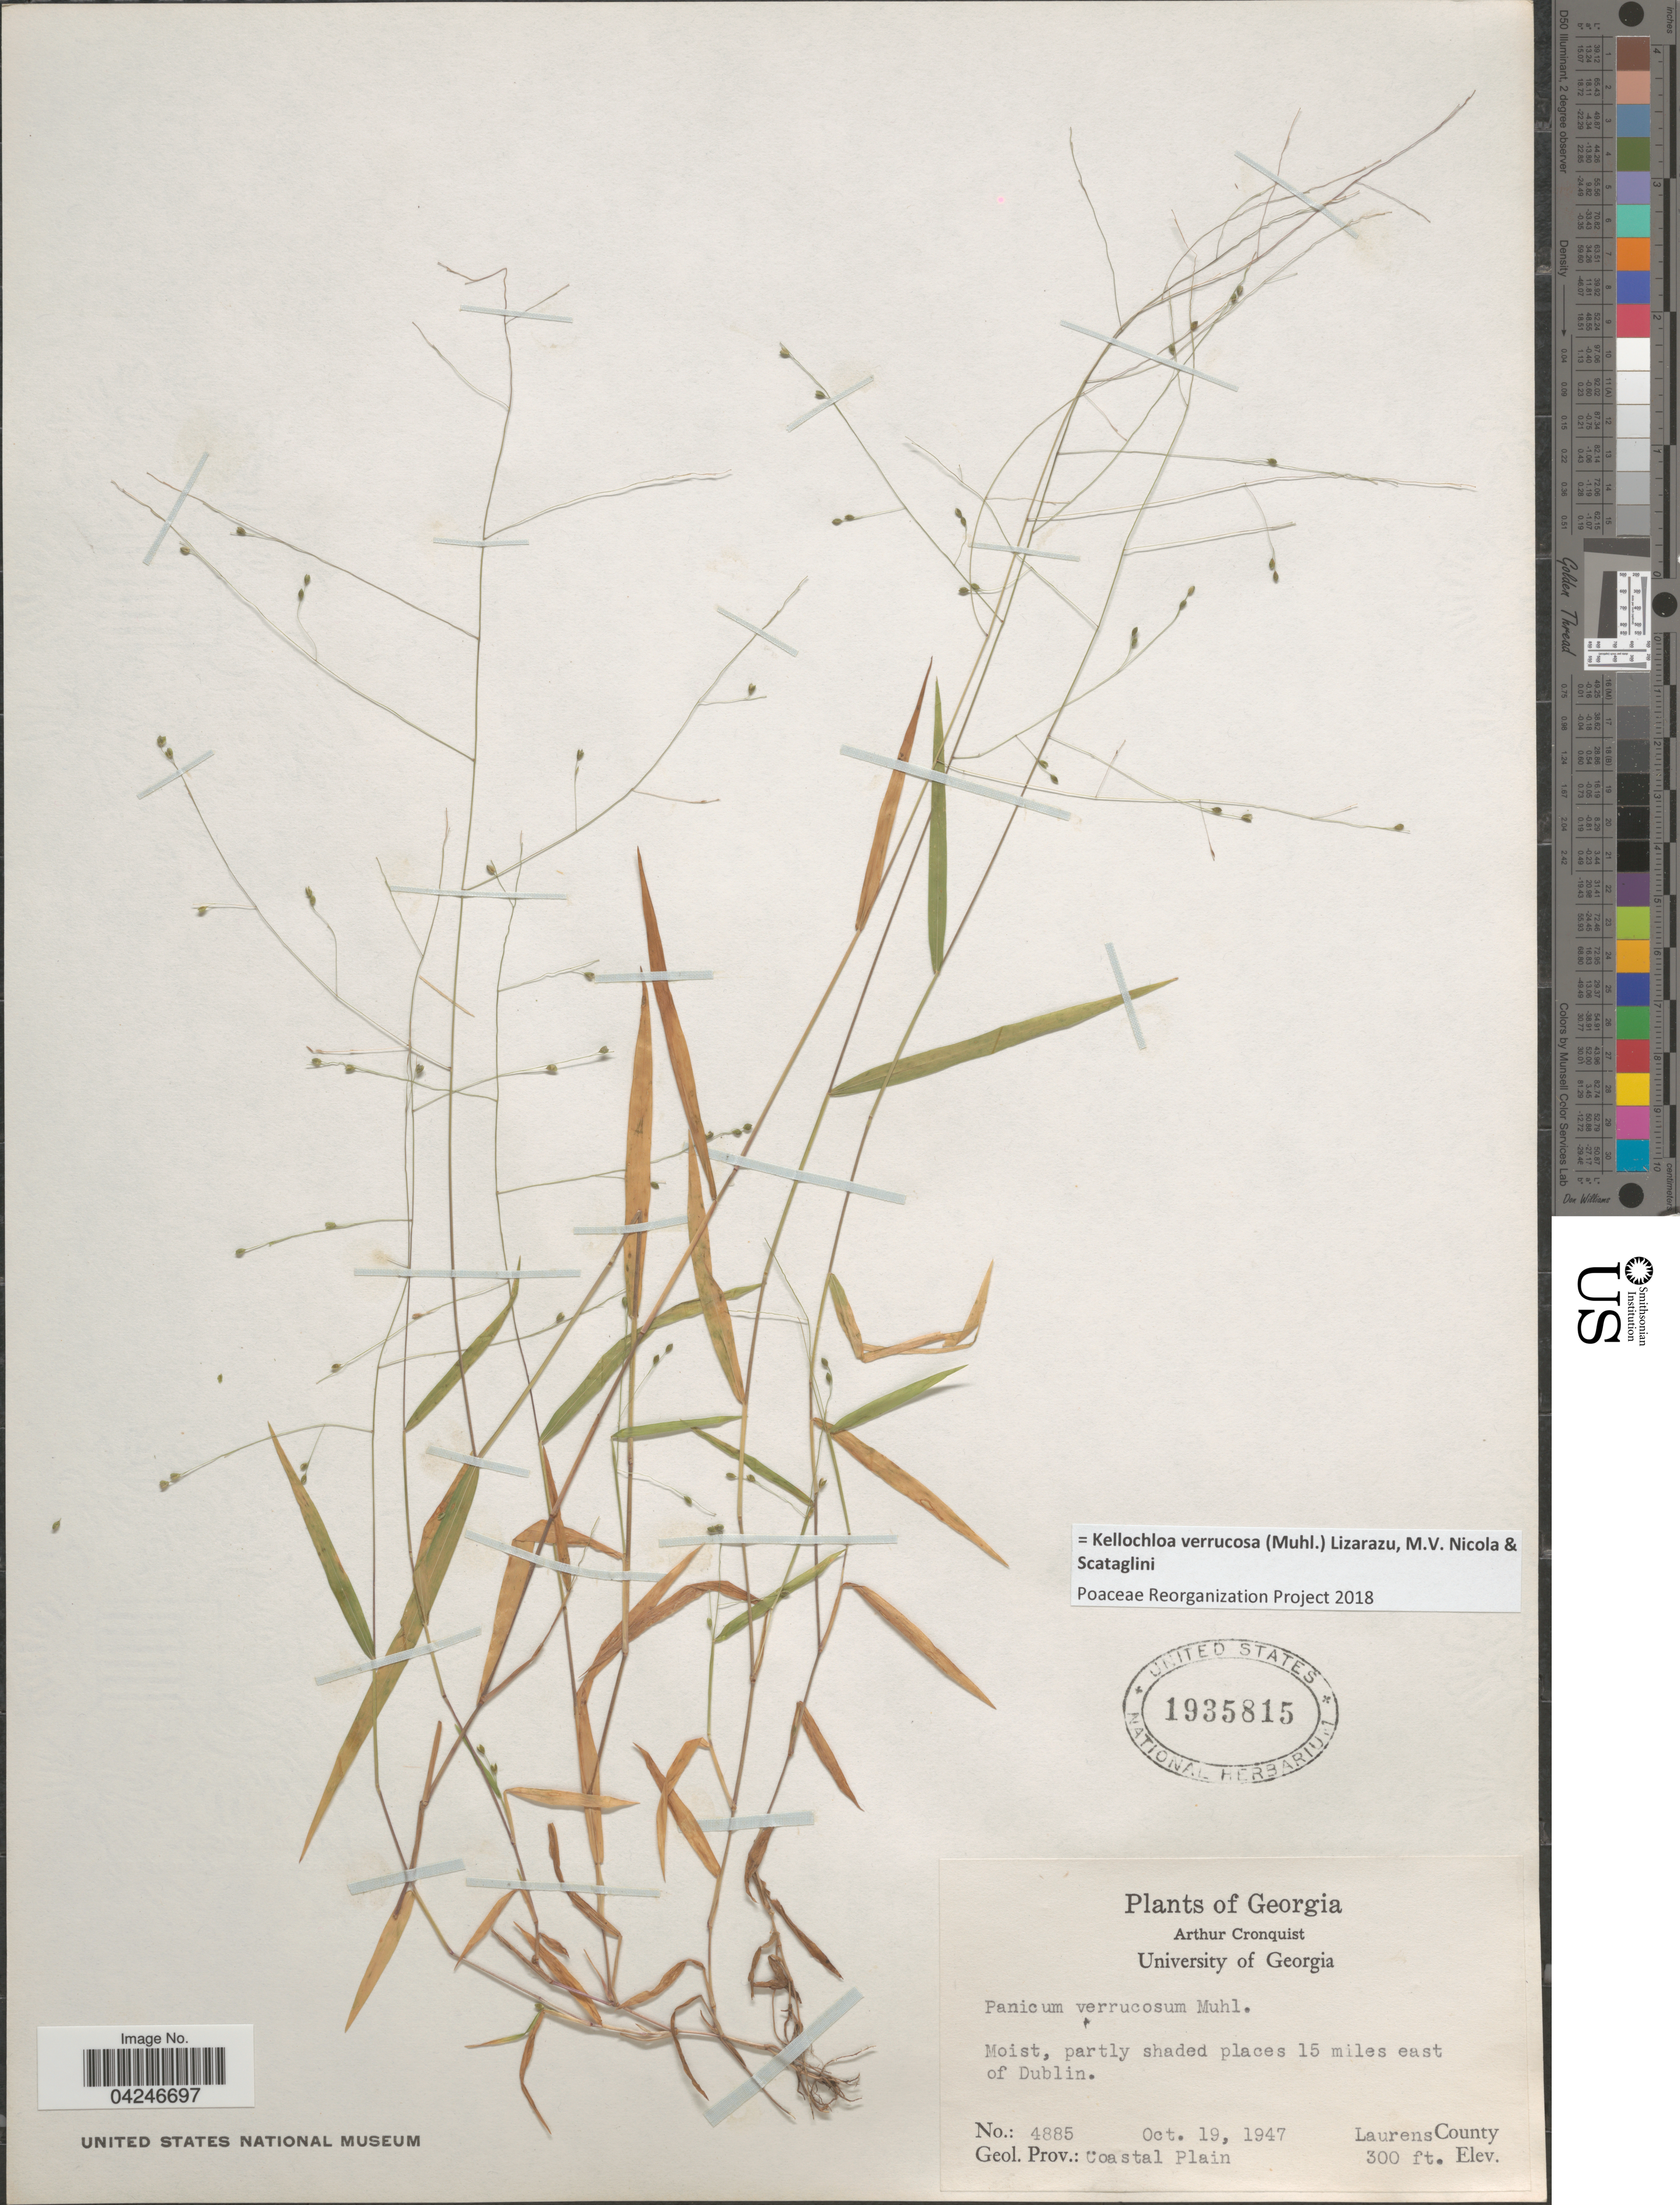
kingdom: Plantae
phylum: Tracheophyta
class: Liliopsida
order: Poales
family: Poaceae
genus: Kellochloa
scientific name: Kellochloa verrucosa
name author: (Muhl.) Lizarazu et al.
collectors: A. J. Cronquist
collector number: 4885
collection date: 1947-10-19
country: United States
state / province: Georgia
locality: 15 miles east of Dublin. Laurens County. Geol. Prov.: Coastal Plain.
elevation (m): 91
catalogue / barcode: US 1935815